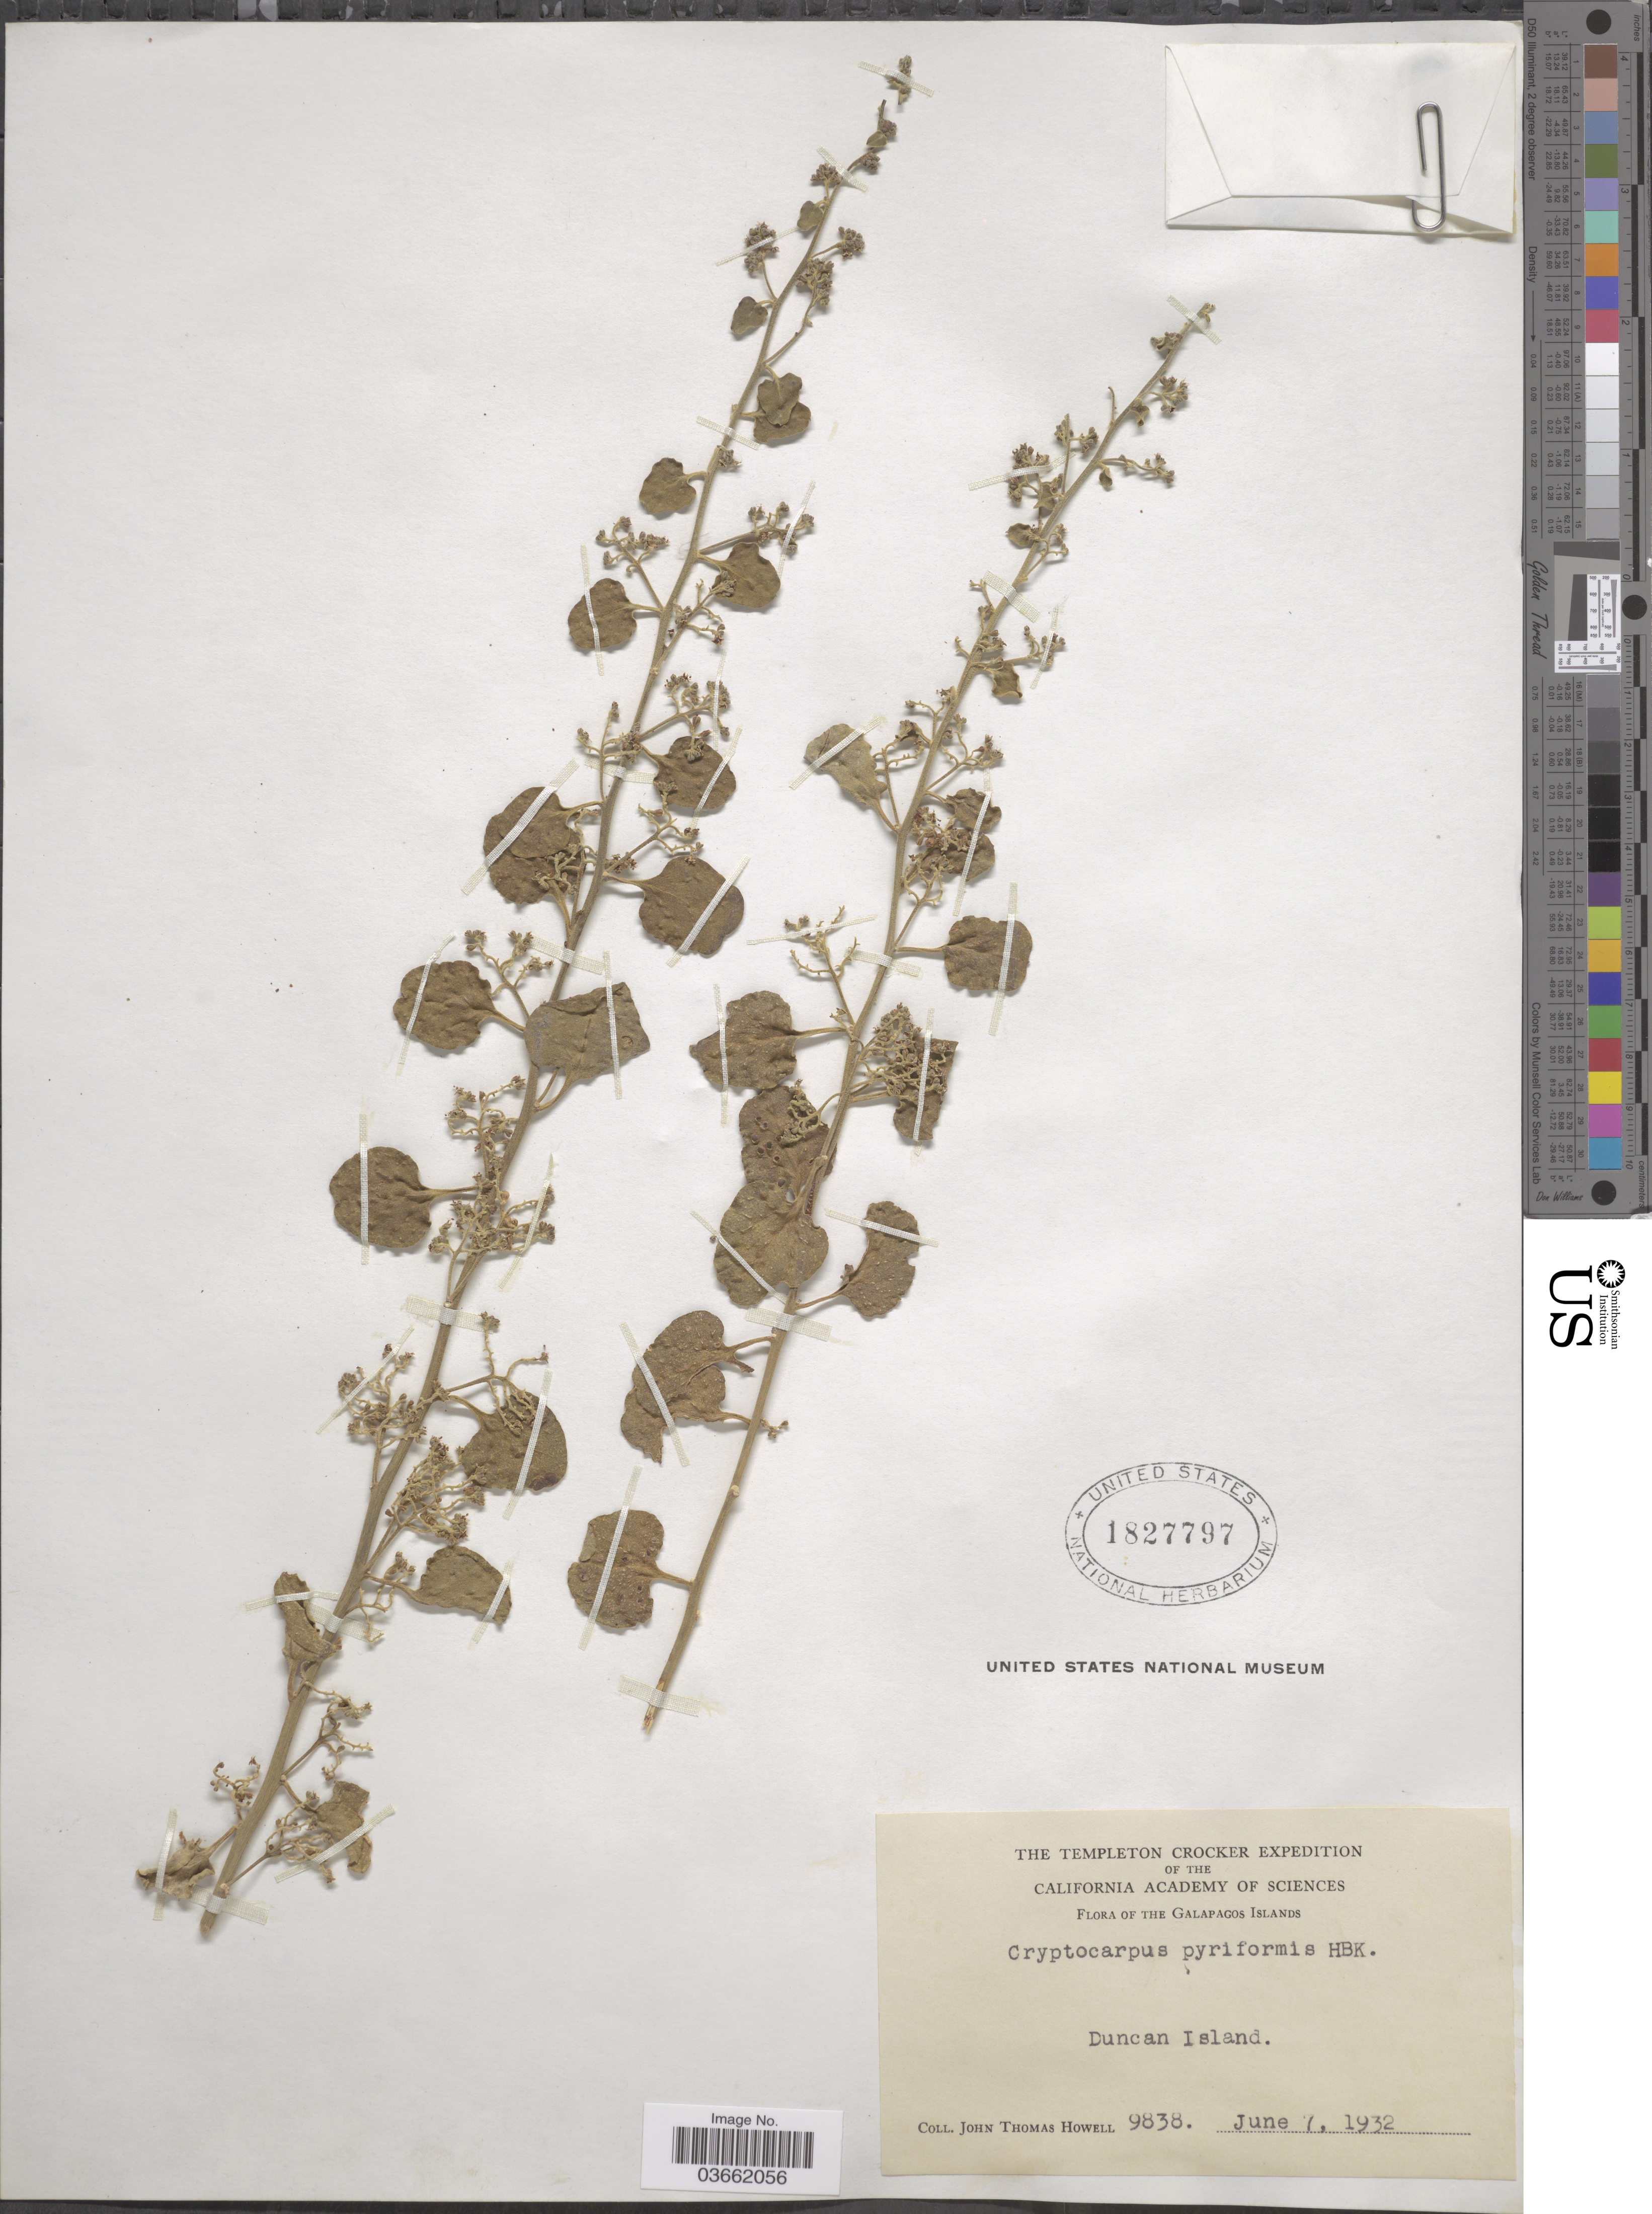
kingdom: Plantae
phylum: Tracheophyta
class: Magnoliopsida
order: Caryophyllales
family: Nyctaginaceae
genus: Cryptocarpus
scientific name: Cryptocarpus pyriformis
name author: Kunth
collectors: J. T. Howell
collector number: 9838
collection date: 1932-06-07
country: Ecuador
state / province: Colón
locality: The Galapagos Islands. Duncan Island.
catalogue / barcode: US 1827797